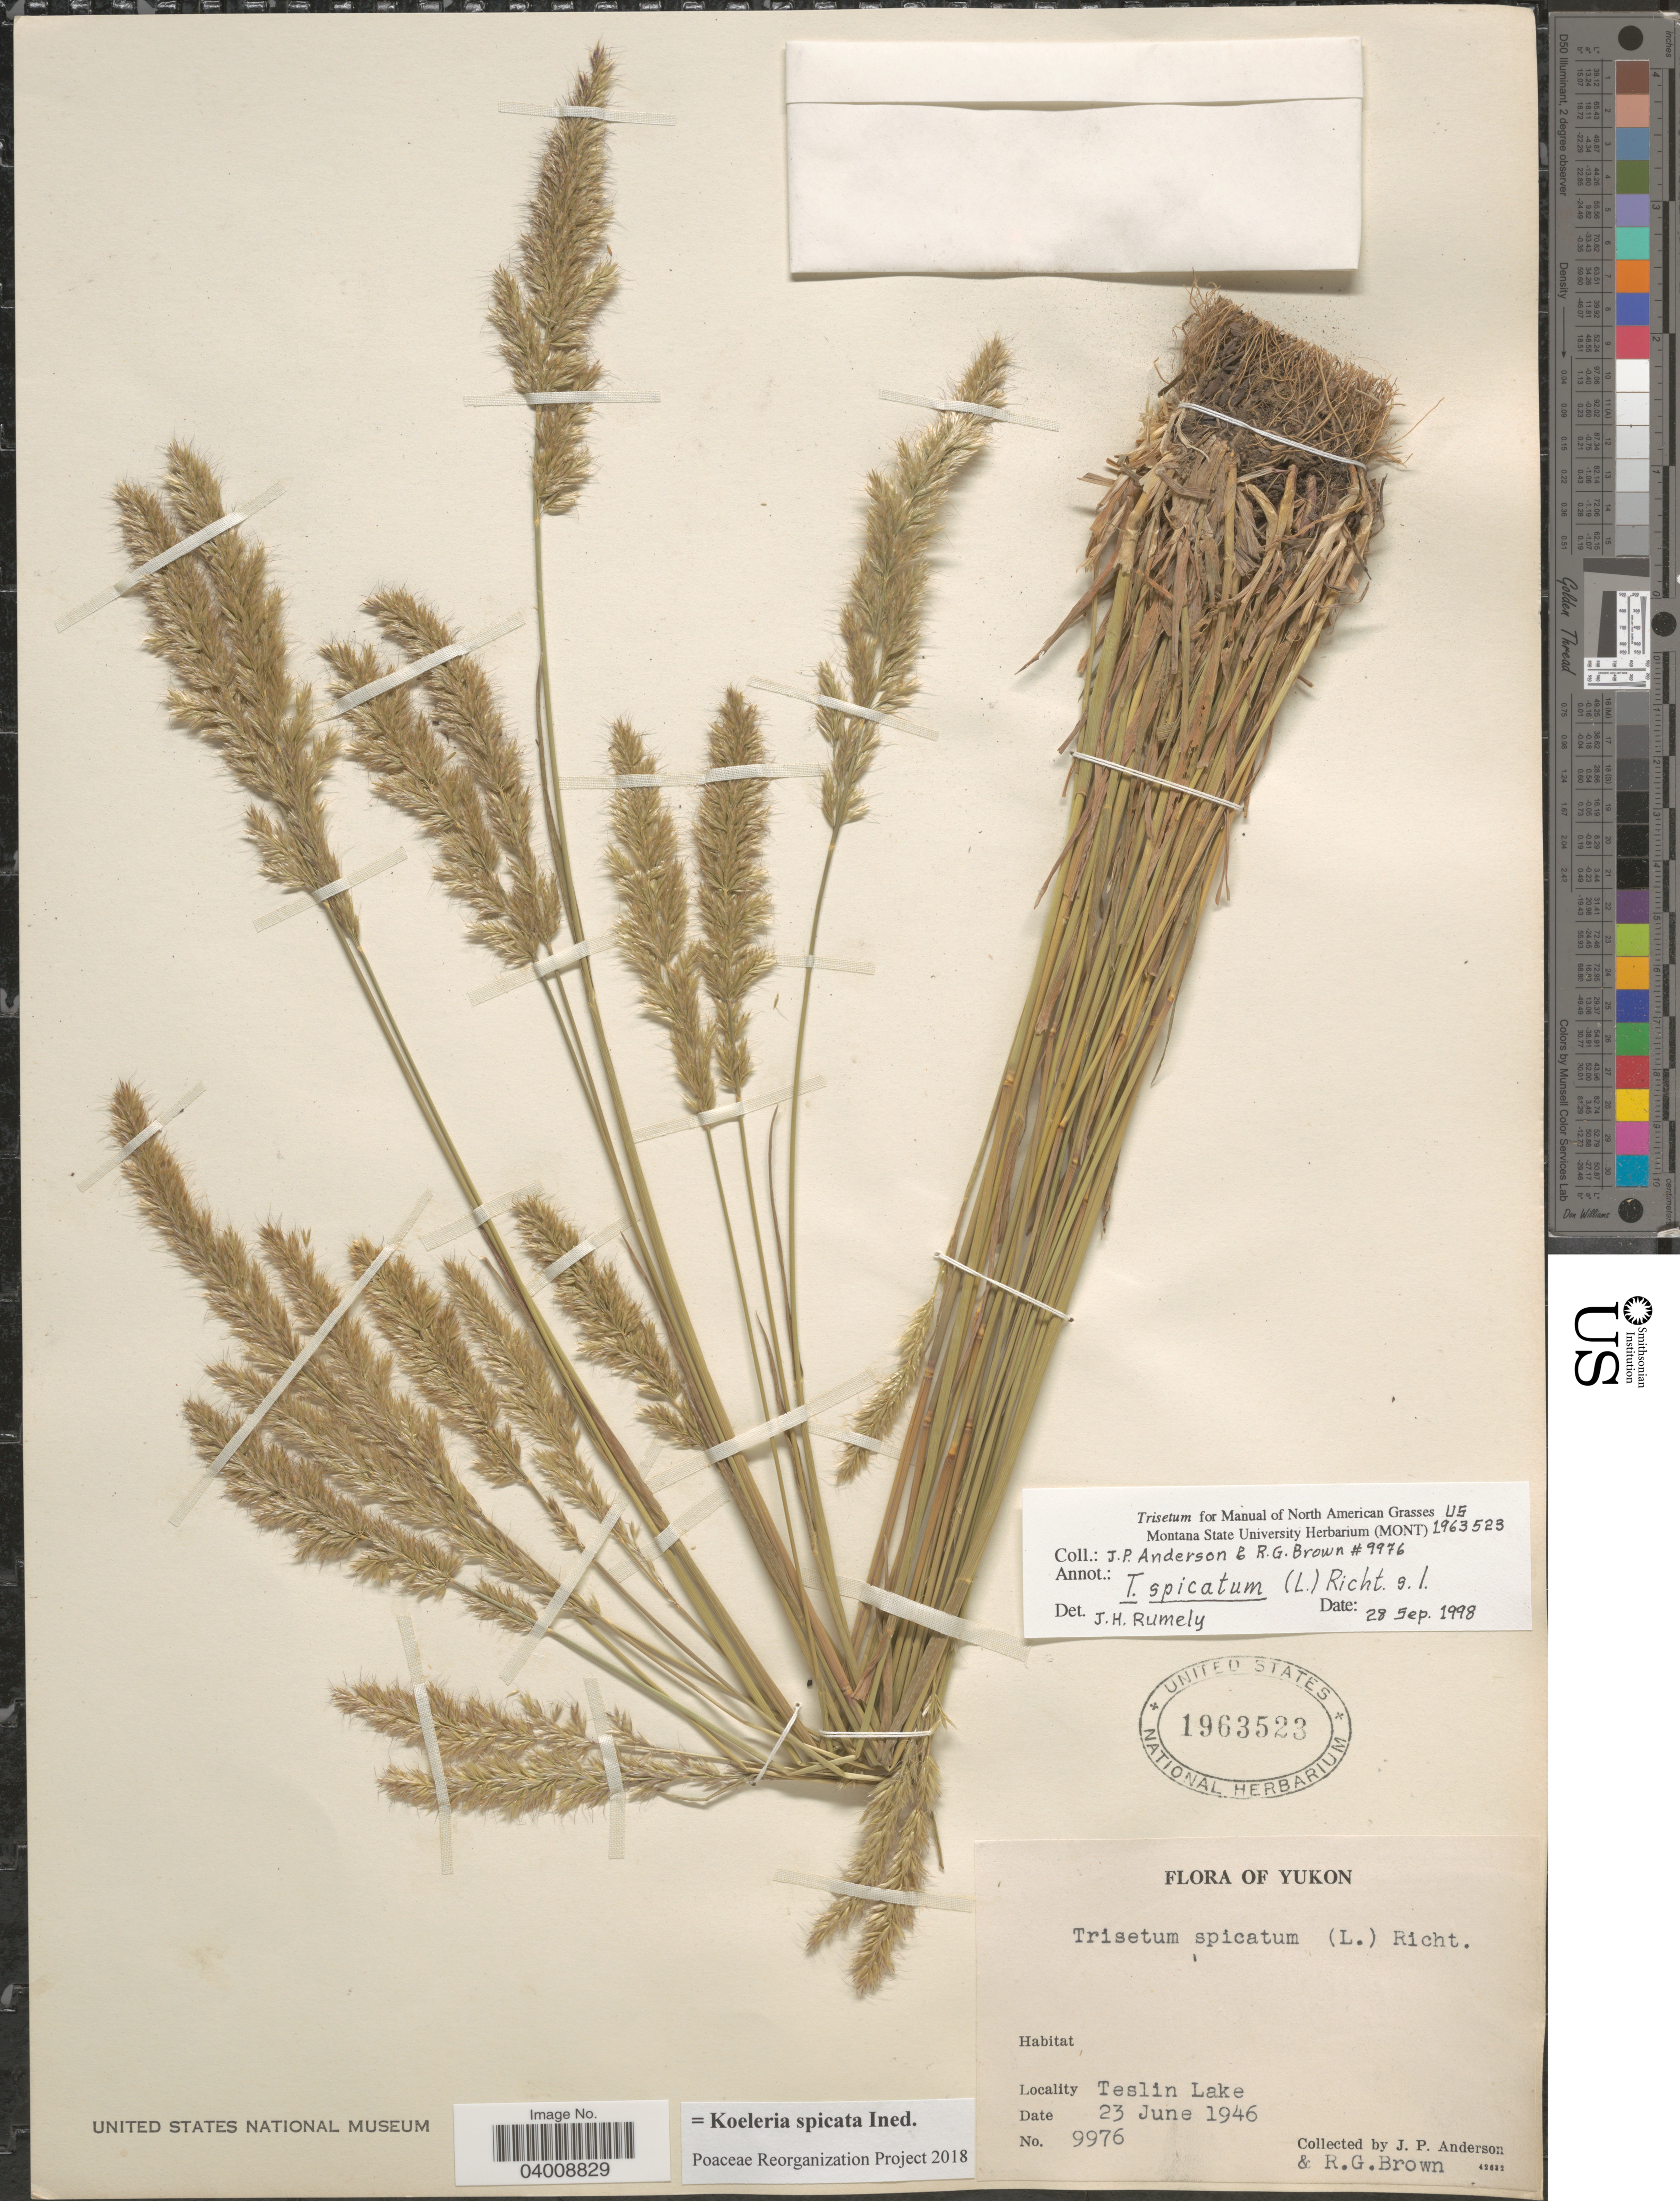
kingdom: Plantae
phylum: Tracheophyta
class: Liliopsida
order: Poales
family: Poaceae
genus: Koeleria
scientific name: Koeleria spicata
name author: (L.) Barberá et al.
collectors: J. P. Anderson & R. G. Brown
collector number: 9976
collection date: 1946-06-23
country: Canada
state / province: Yukon Territory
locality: Yukon. Teslin Lake.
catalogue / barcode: US 1963523